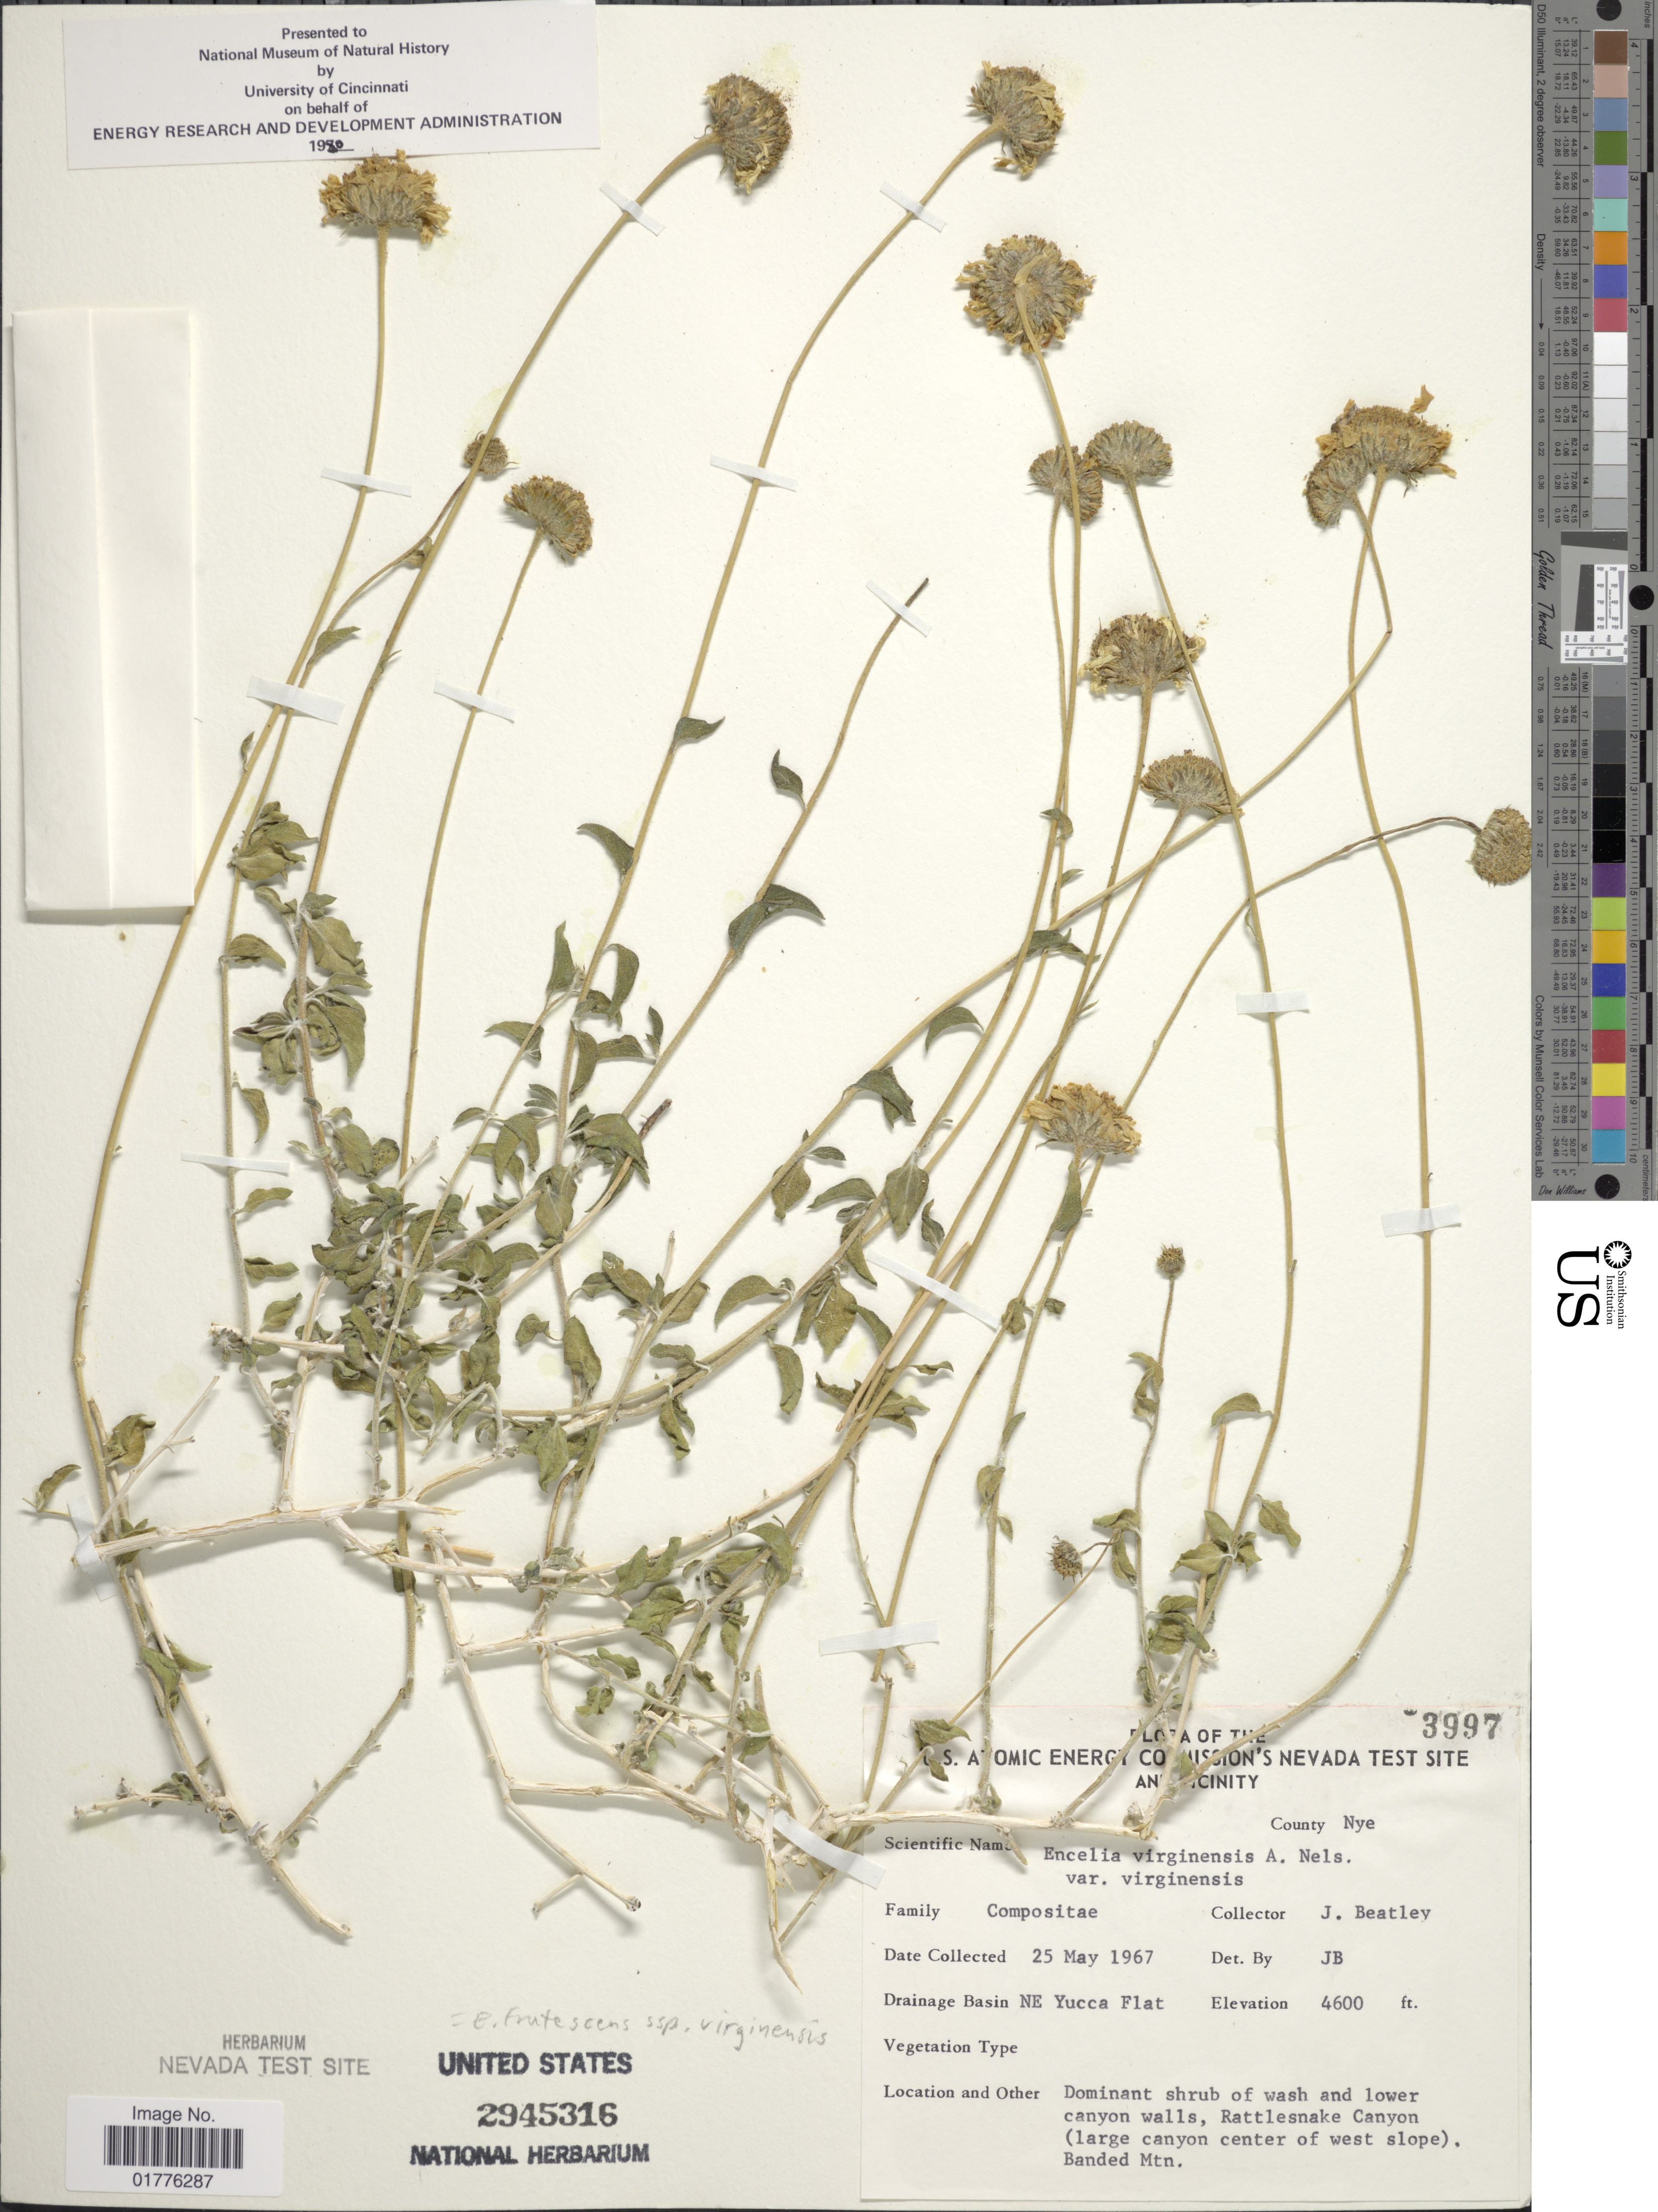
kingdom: Plantae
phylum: Tracheophyta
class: Magnoliopsida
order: Asterales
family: Asteraceae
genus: Encelia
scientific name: Encelia frutescens var. virginensis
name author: (A. Nelson) S.F. Blake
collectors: J. C. Beatley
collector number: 3997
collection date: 1967-05-25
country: United States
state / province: Nevada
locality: U. S. Atomic Energy Commission's Nevada Test Site and Vicinity, County Nye, NE Yucca Flat, Rattlesnake Canyon (large canyon center of west slope) Banded Mtn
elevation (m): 1402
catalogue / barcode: US 2945316